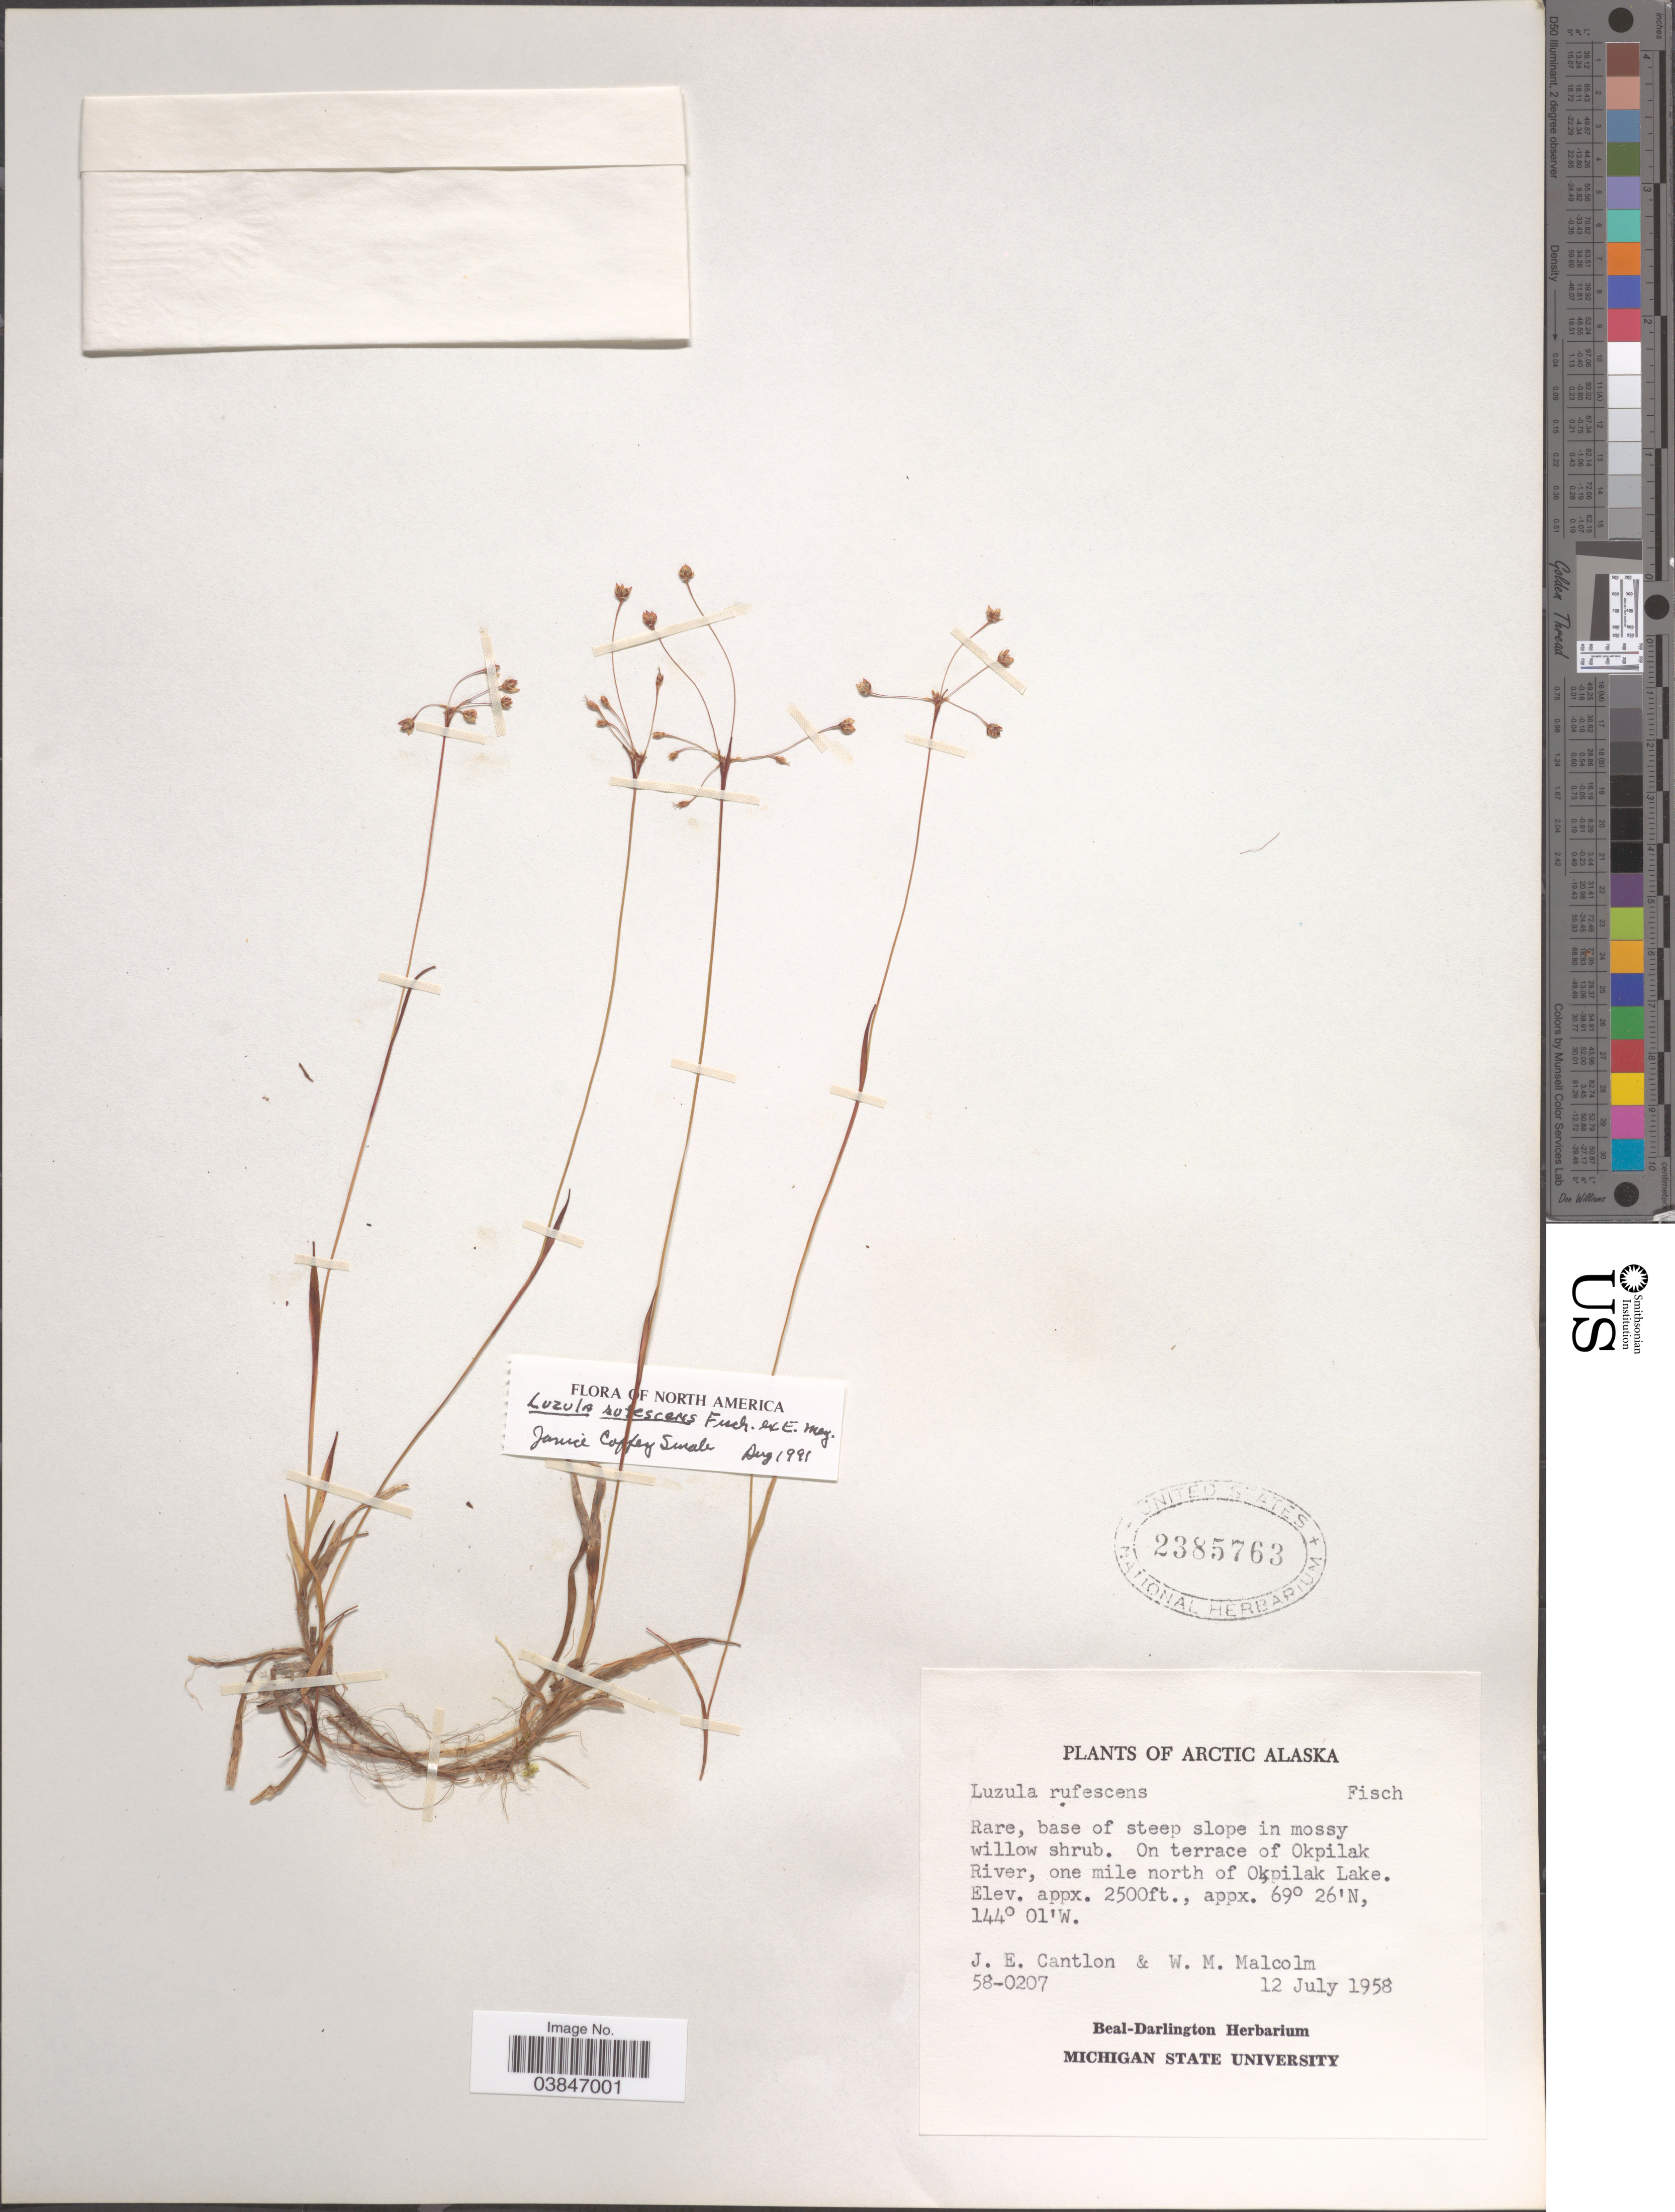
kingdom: Plantae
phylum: Tracheophyta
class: Liliopsida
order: Poales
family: Juncaceae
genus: Luzula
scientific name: Luzula rufescens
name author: Fisch. ex E. Mey.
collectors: J. Cantlon & W. Malcolm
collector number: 58-0207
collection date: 1958-07-12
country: United States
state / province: Alaska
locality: Arctic Alaska. On terrace of Okpilak River, one mile north of Okpilak Lake.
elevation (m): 762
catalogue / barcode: US 2385763